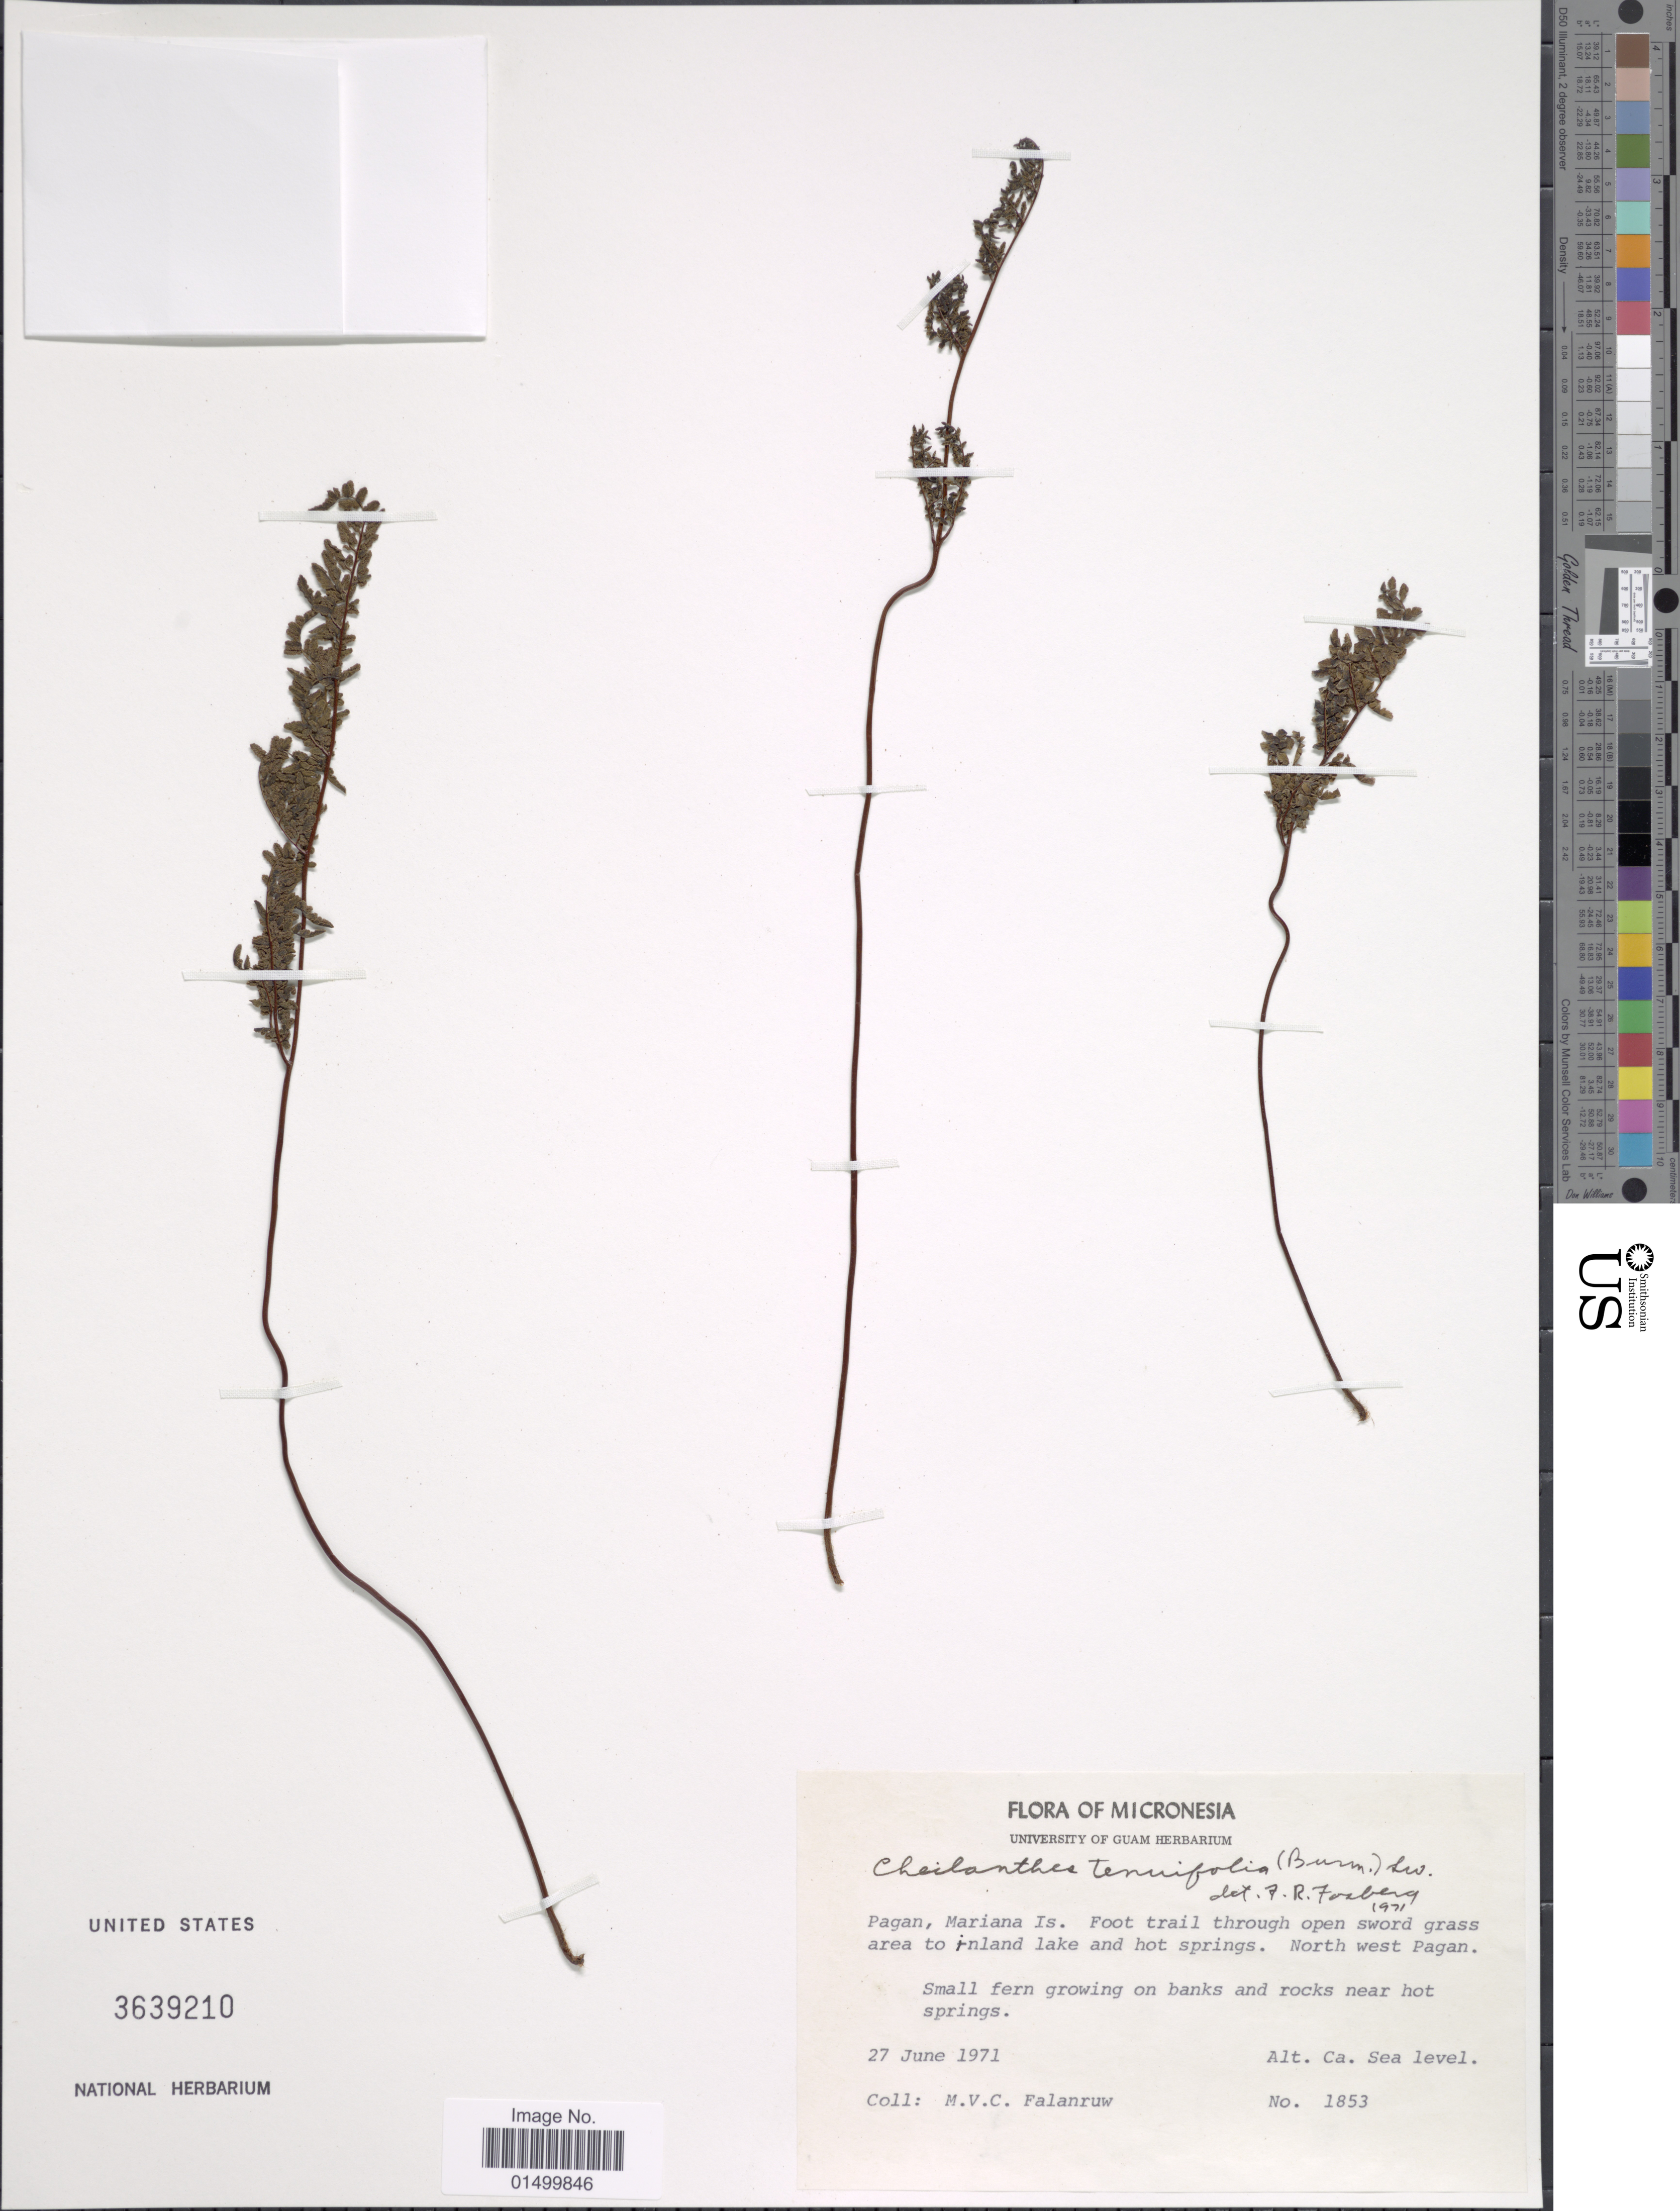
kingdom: Plantae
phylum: Tracheophyta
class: Polypodiopsida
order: Polypodiales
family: Pteridaceae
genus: Cheilanthes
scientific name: Cheilanthes tenuifolia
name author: (Burm. f.) Sw.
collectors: M. V. Falanruw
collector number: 1853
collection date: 1971-06-27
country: Northern Mariana Islands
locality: Pagan, Foot trail through open sword grass area to inland lake and hot springs, North West Pagan, Micronesia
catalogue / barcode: US 3639210